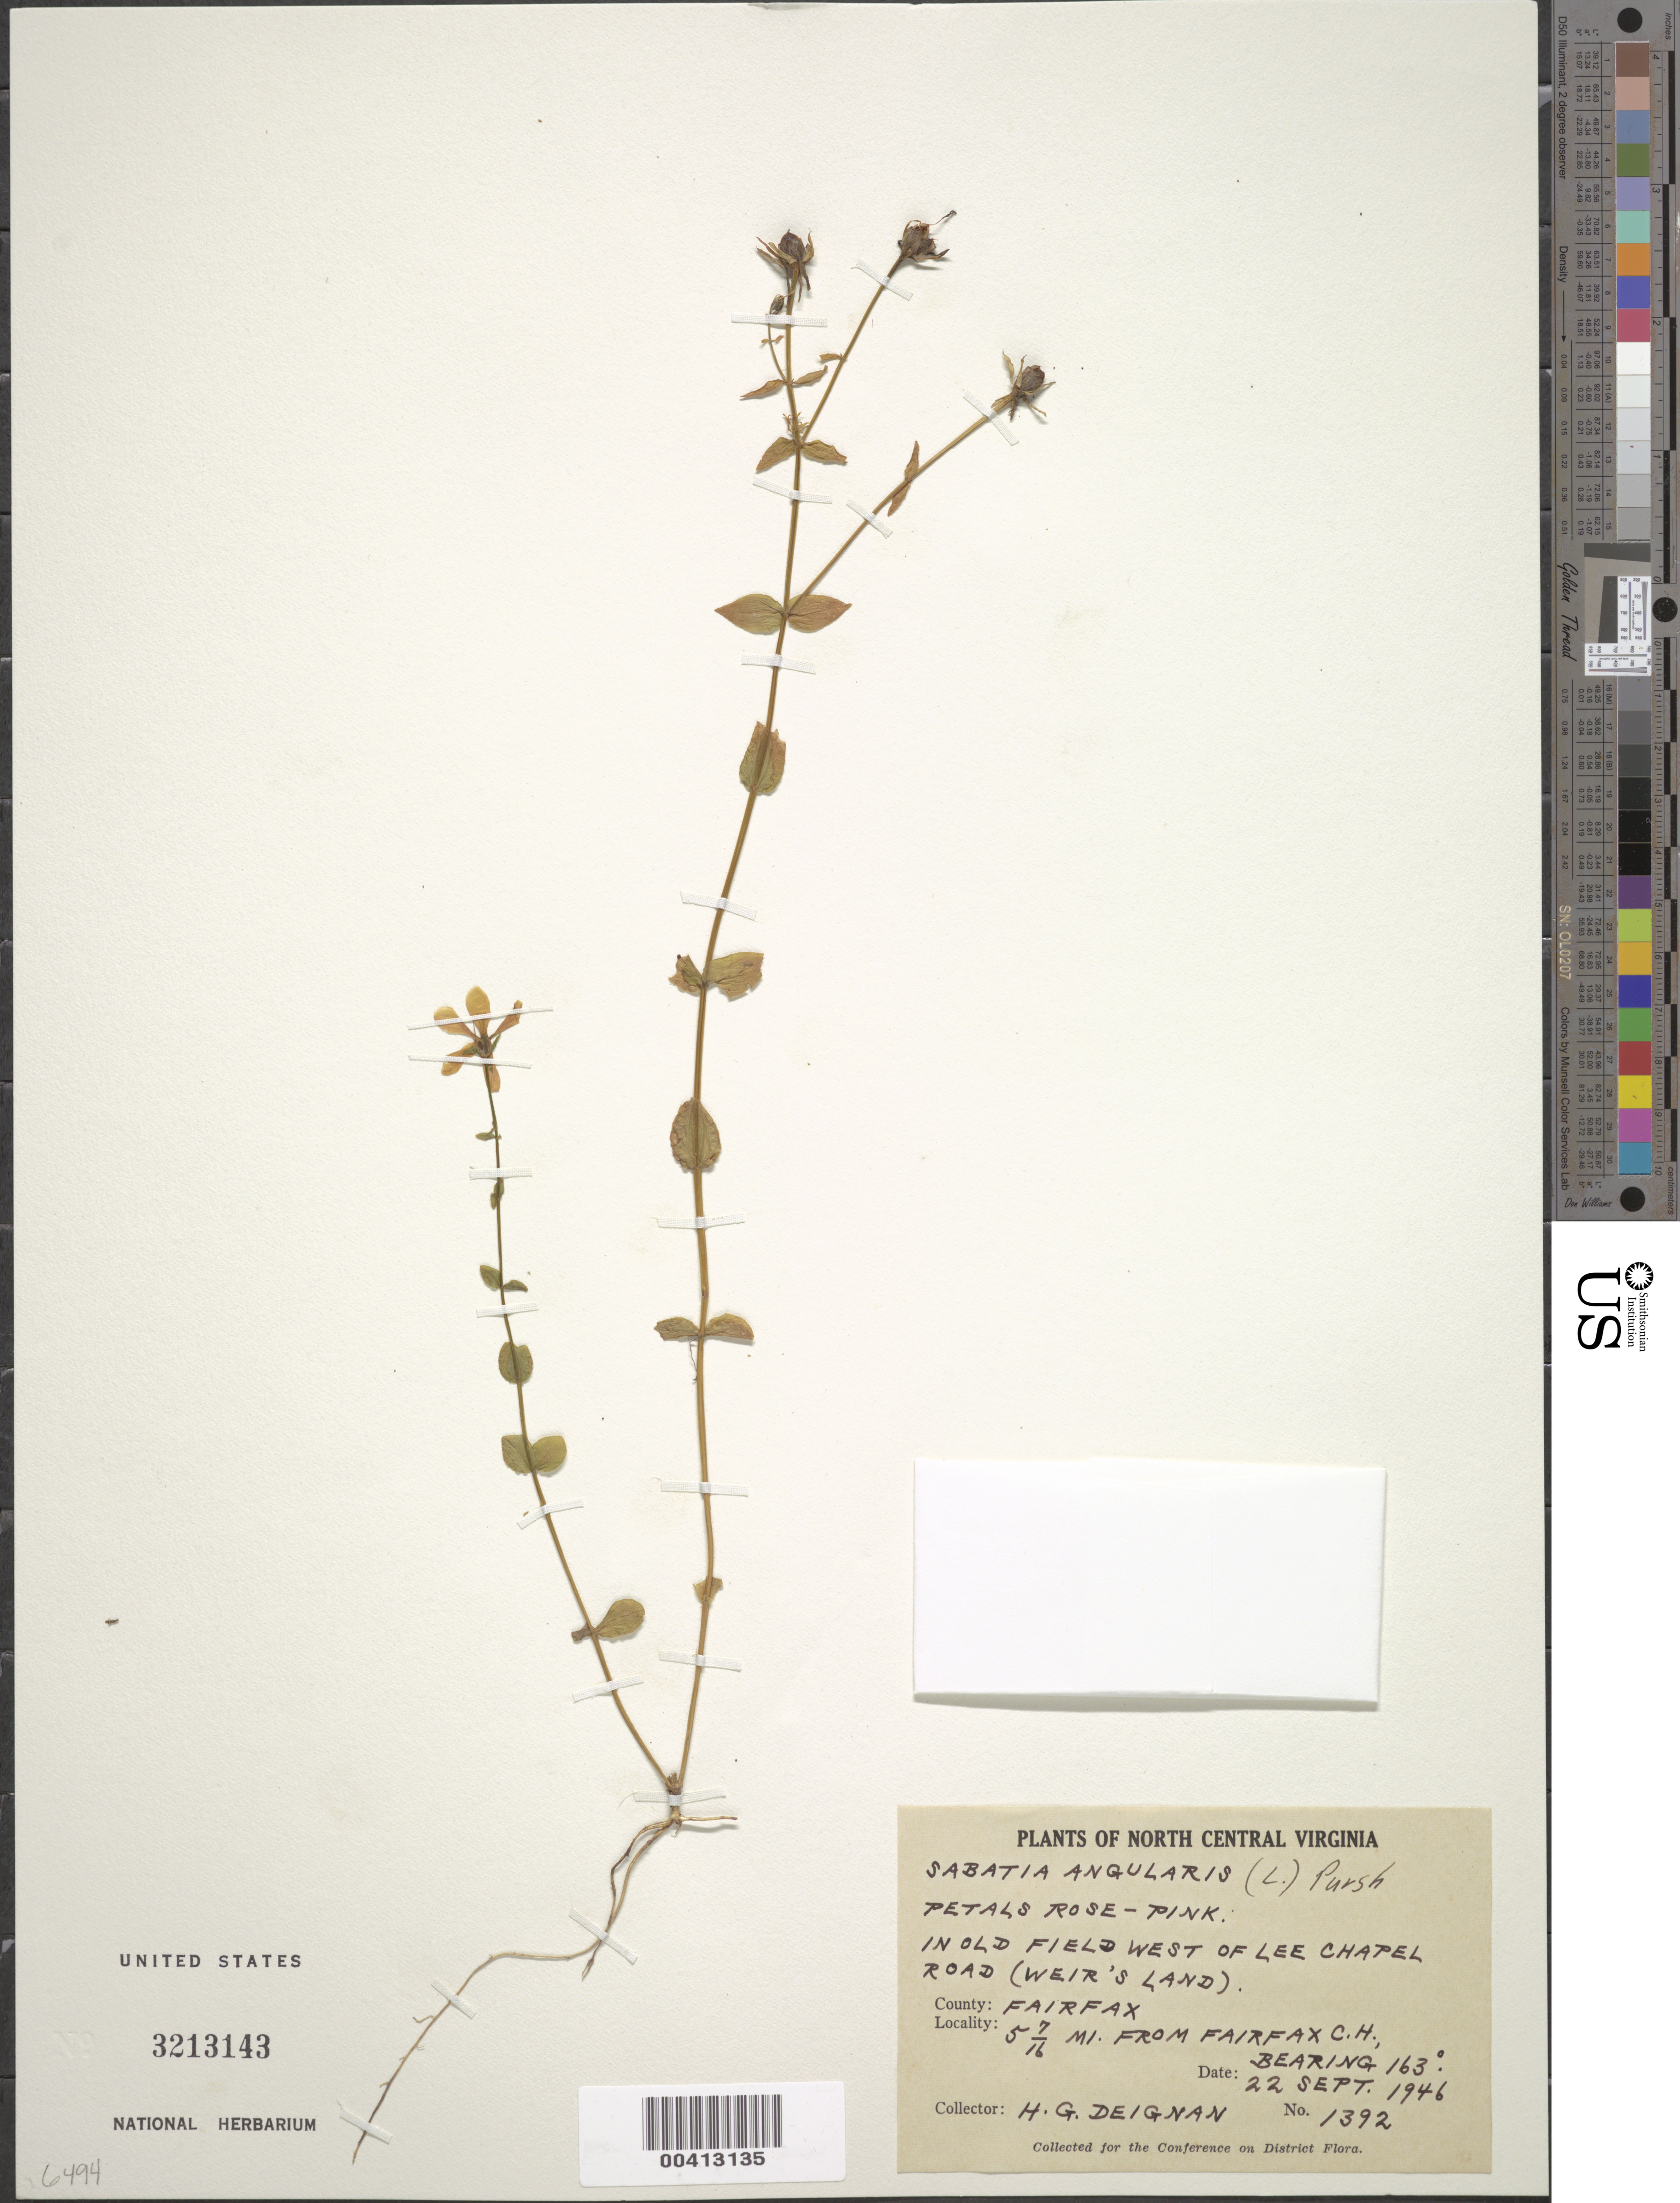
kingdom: Plantae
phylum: Tracheophyta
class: Magnoliopsida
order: Gentianales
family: Gentianaceae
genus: Sabatia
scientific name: Sabatia angularis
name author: (L.) Pursh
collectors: H. Deignan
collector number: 1392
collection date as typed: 22 Sep 1946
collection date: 1946-09-22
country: United States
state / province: Virginia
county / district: Fairfax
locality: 5 7/16 mi. from Fairfax County Courthouse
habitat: In old field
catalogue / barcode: US 3213143